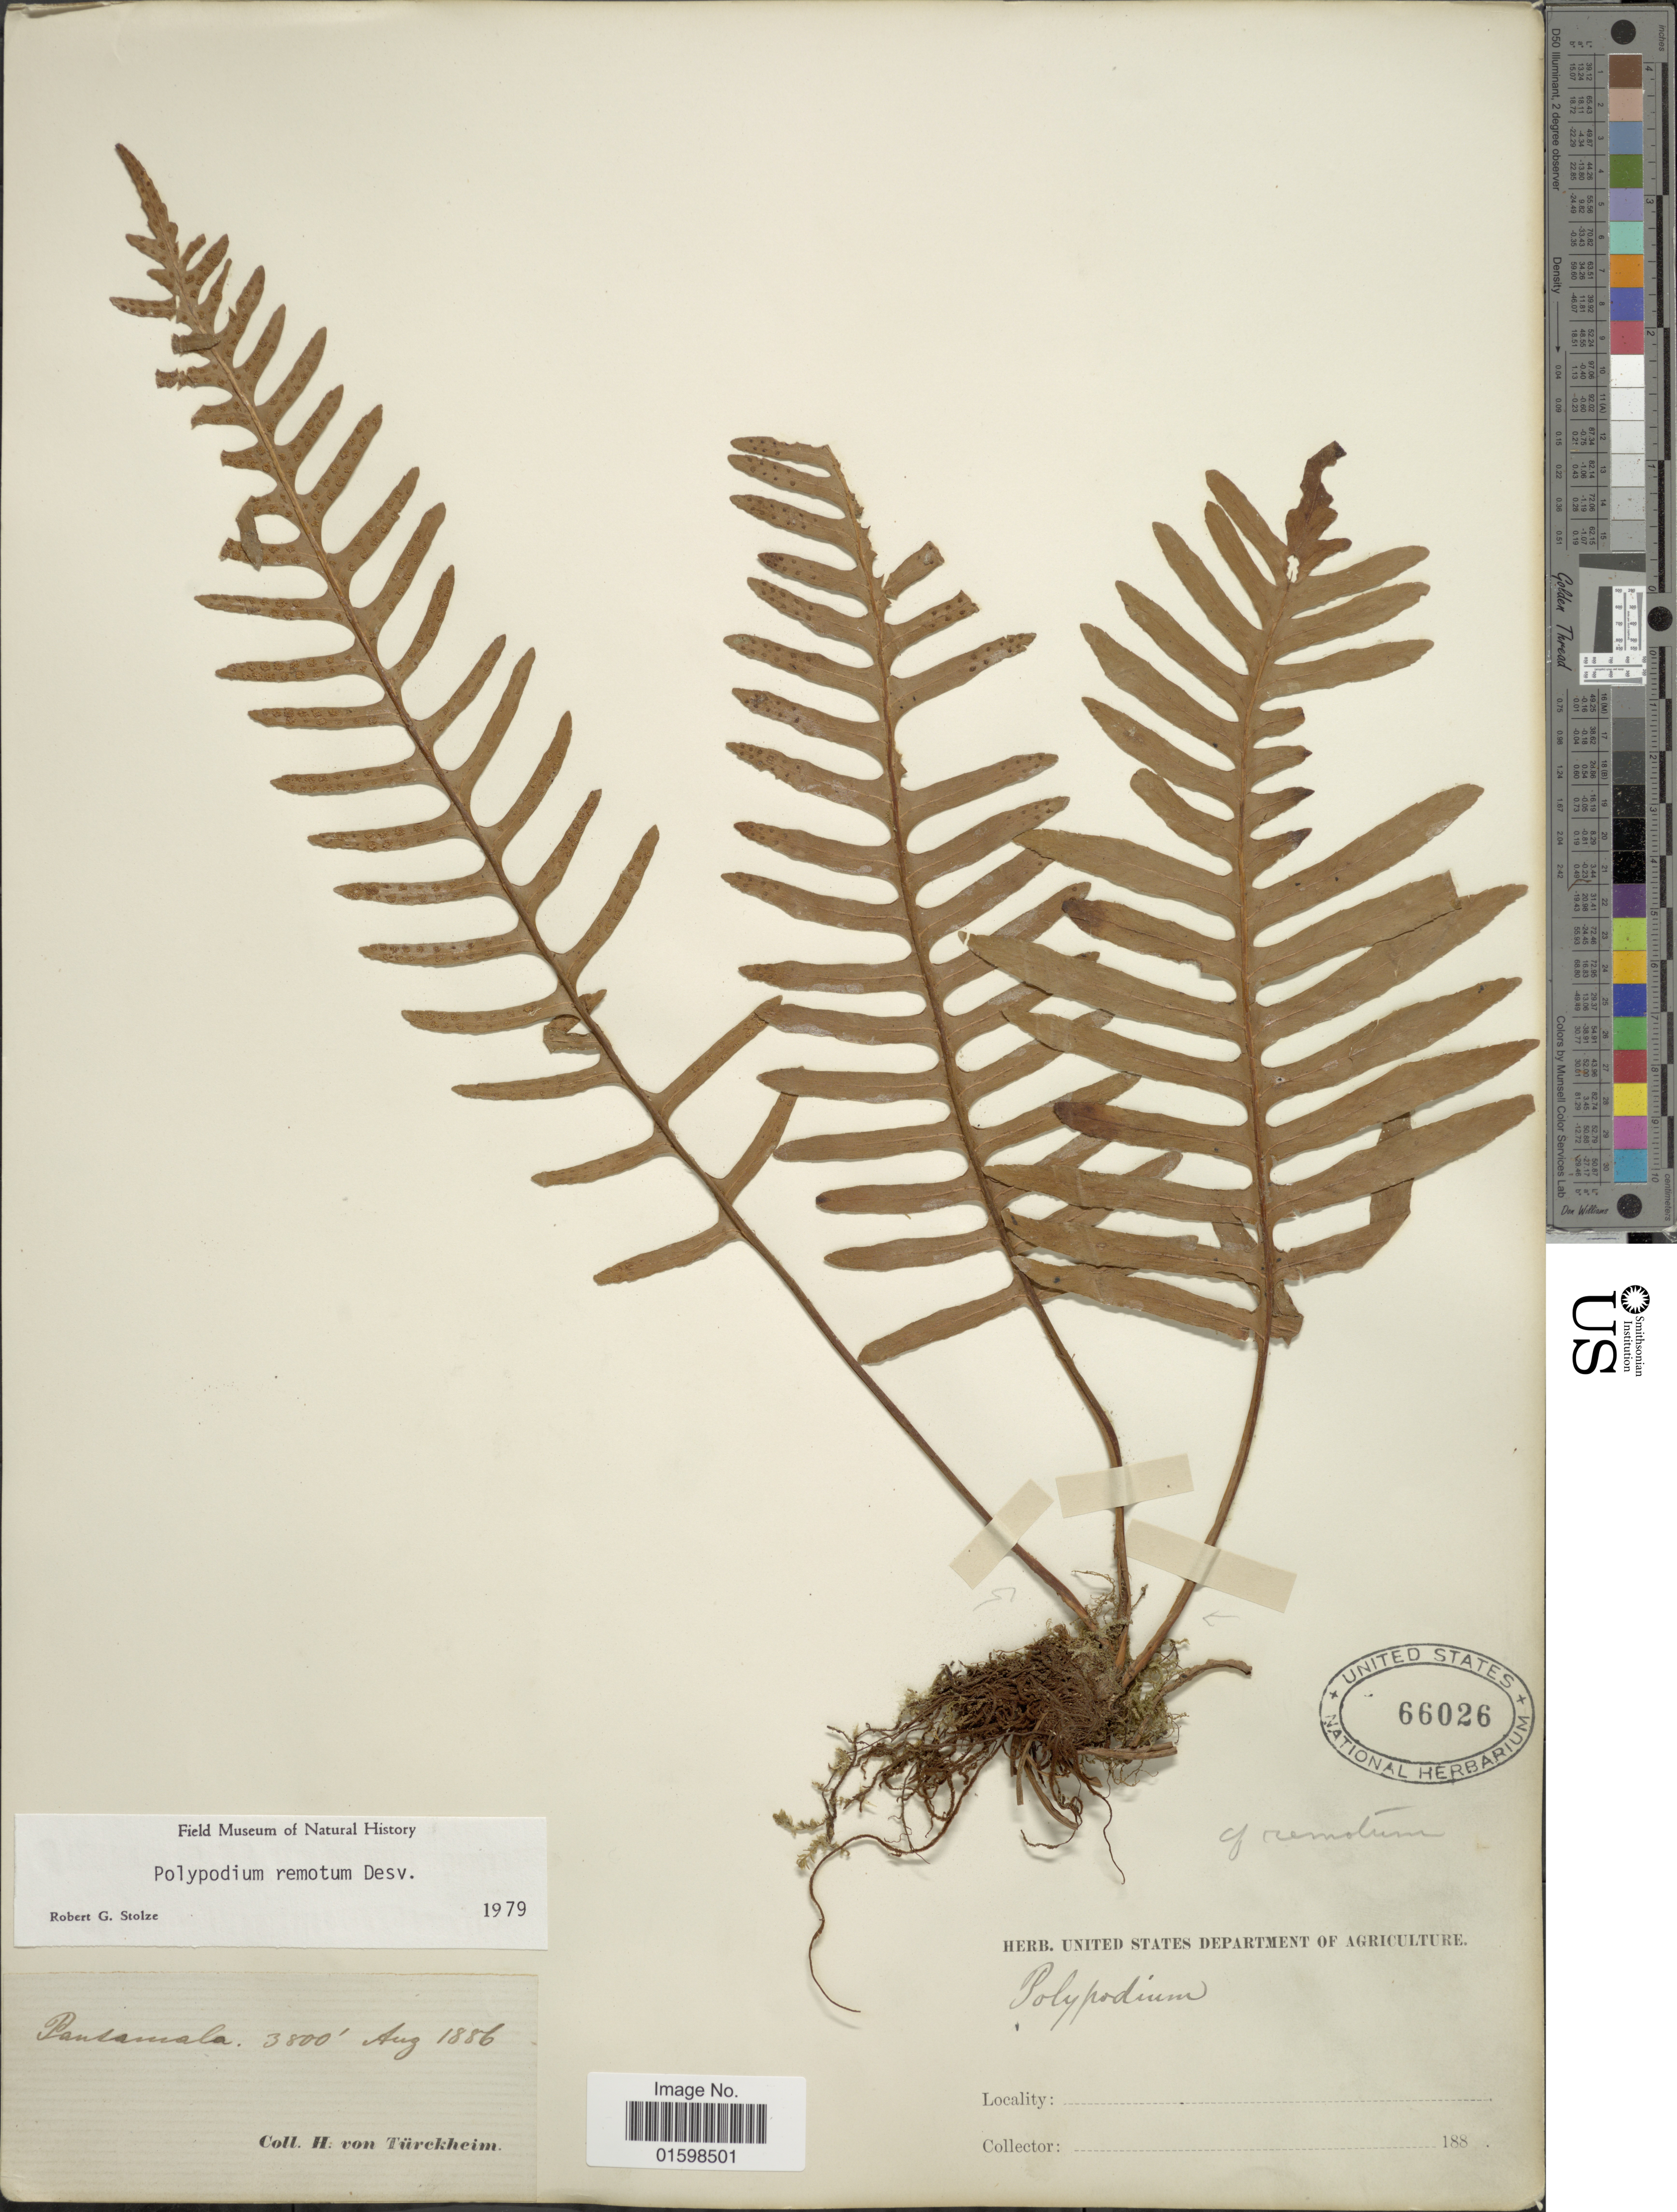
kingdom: Plantae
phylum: Tracheophyta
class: Polypodiopsida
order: Polypodiales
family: Polypodiaceae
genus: Pleopeltis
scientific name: Pleopeltis remota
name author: (Desv.) A.R. Sm.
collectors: H. von Türckheim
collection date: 1886-08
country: Guatemala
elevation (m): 1158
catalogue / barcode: US 66026